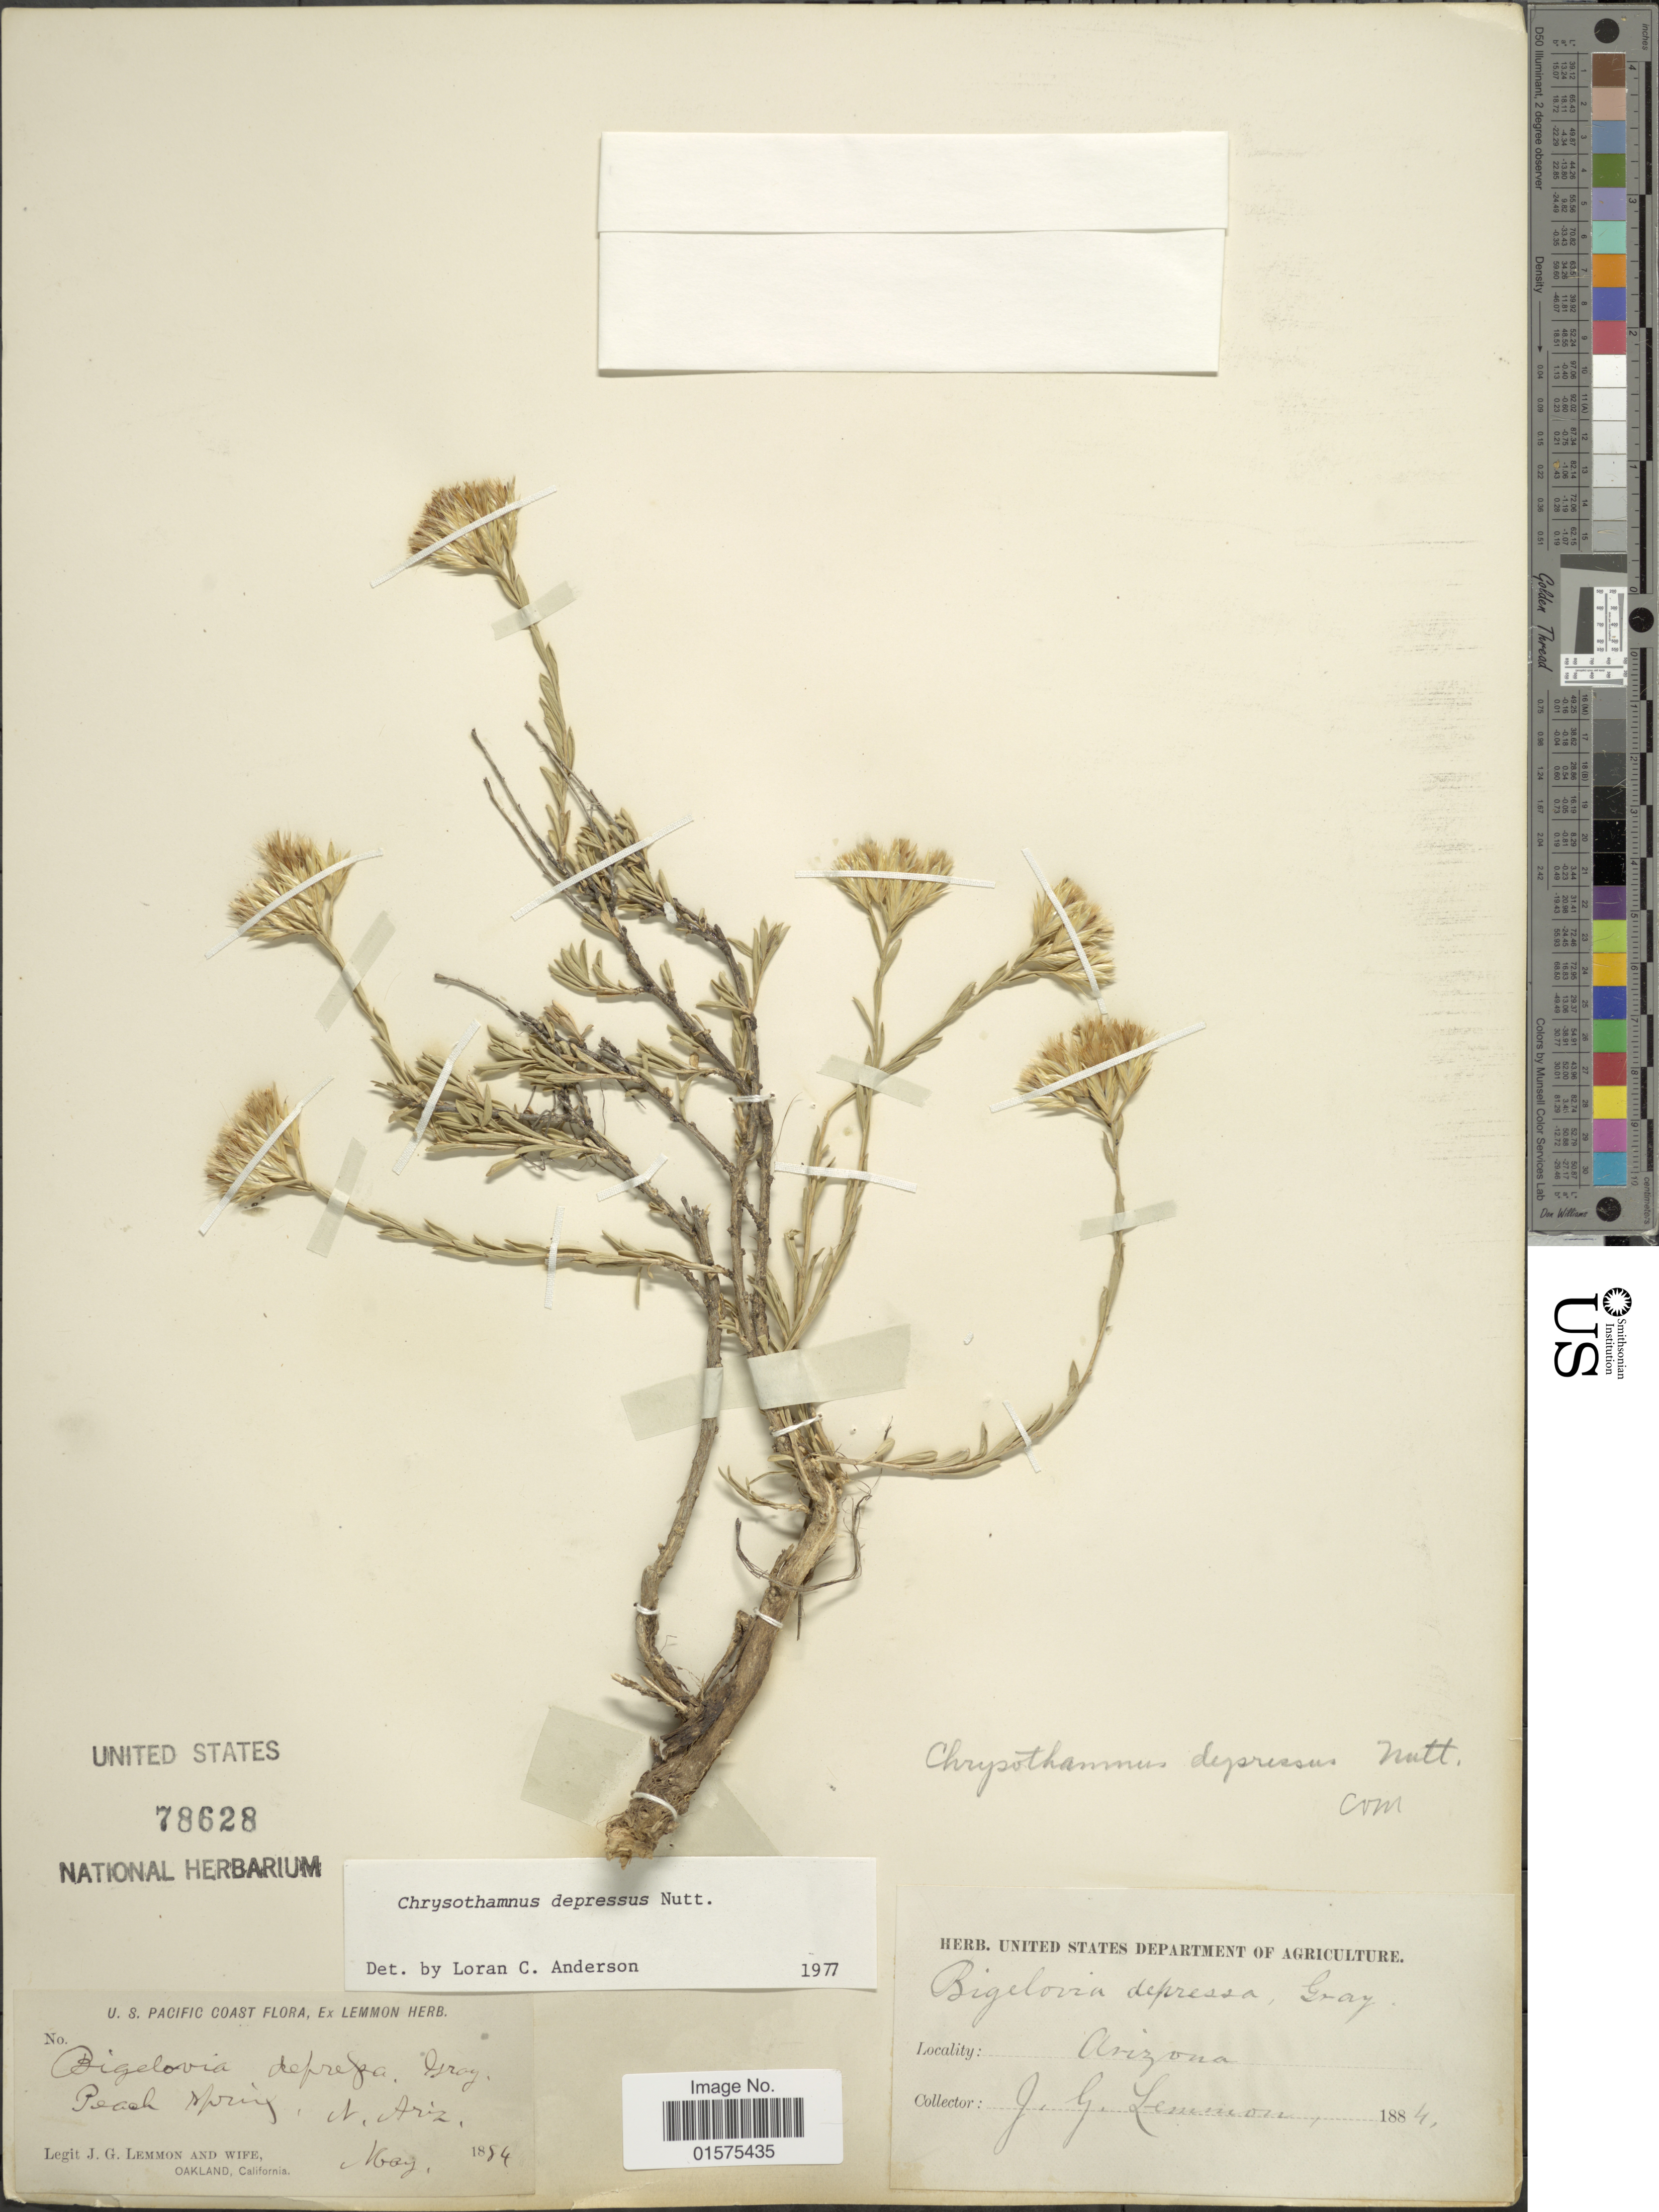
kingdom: Plantae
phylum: Tracheophyta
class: Magnoliopsida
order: Asterales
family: Asteraceae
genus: Chrysothamnus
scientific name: Chrysothamnus depressus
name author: Nutt.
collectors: J. Lemmon & Mrs. J. G. Lemmon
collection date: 1884-05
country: United States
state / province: Arizona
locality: Peach Spring, N. Ariz.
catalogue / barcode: US 78628